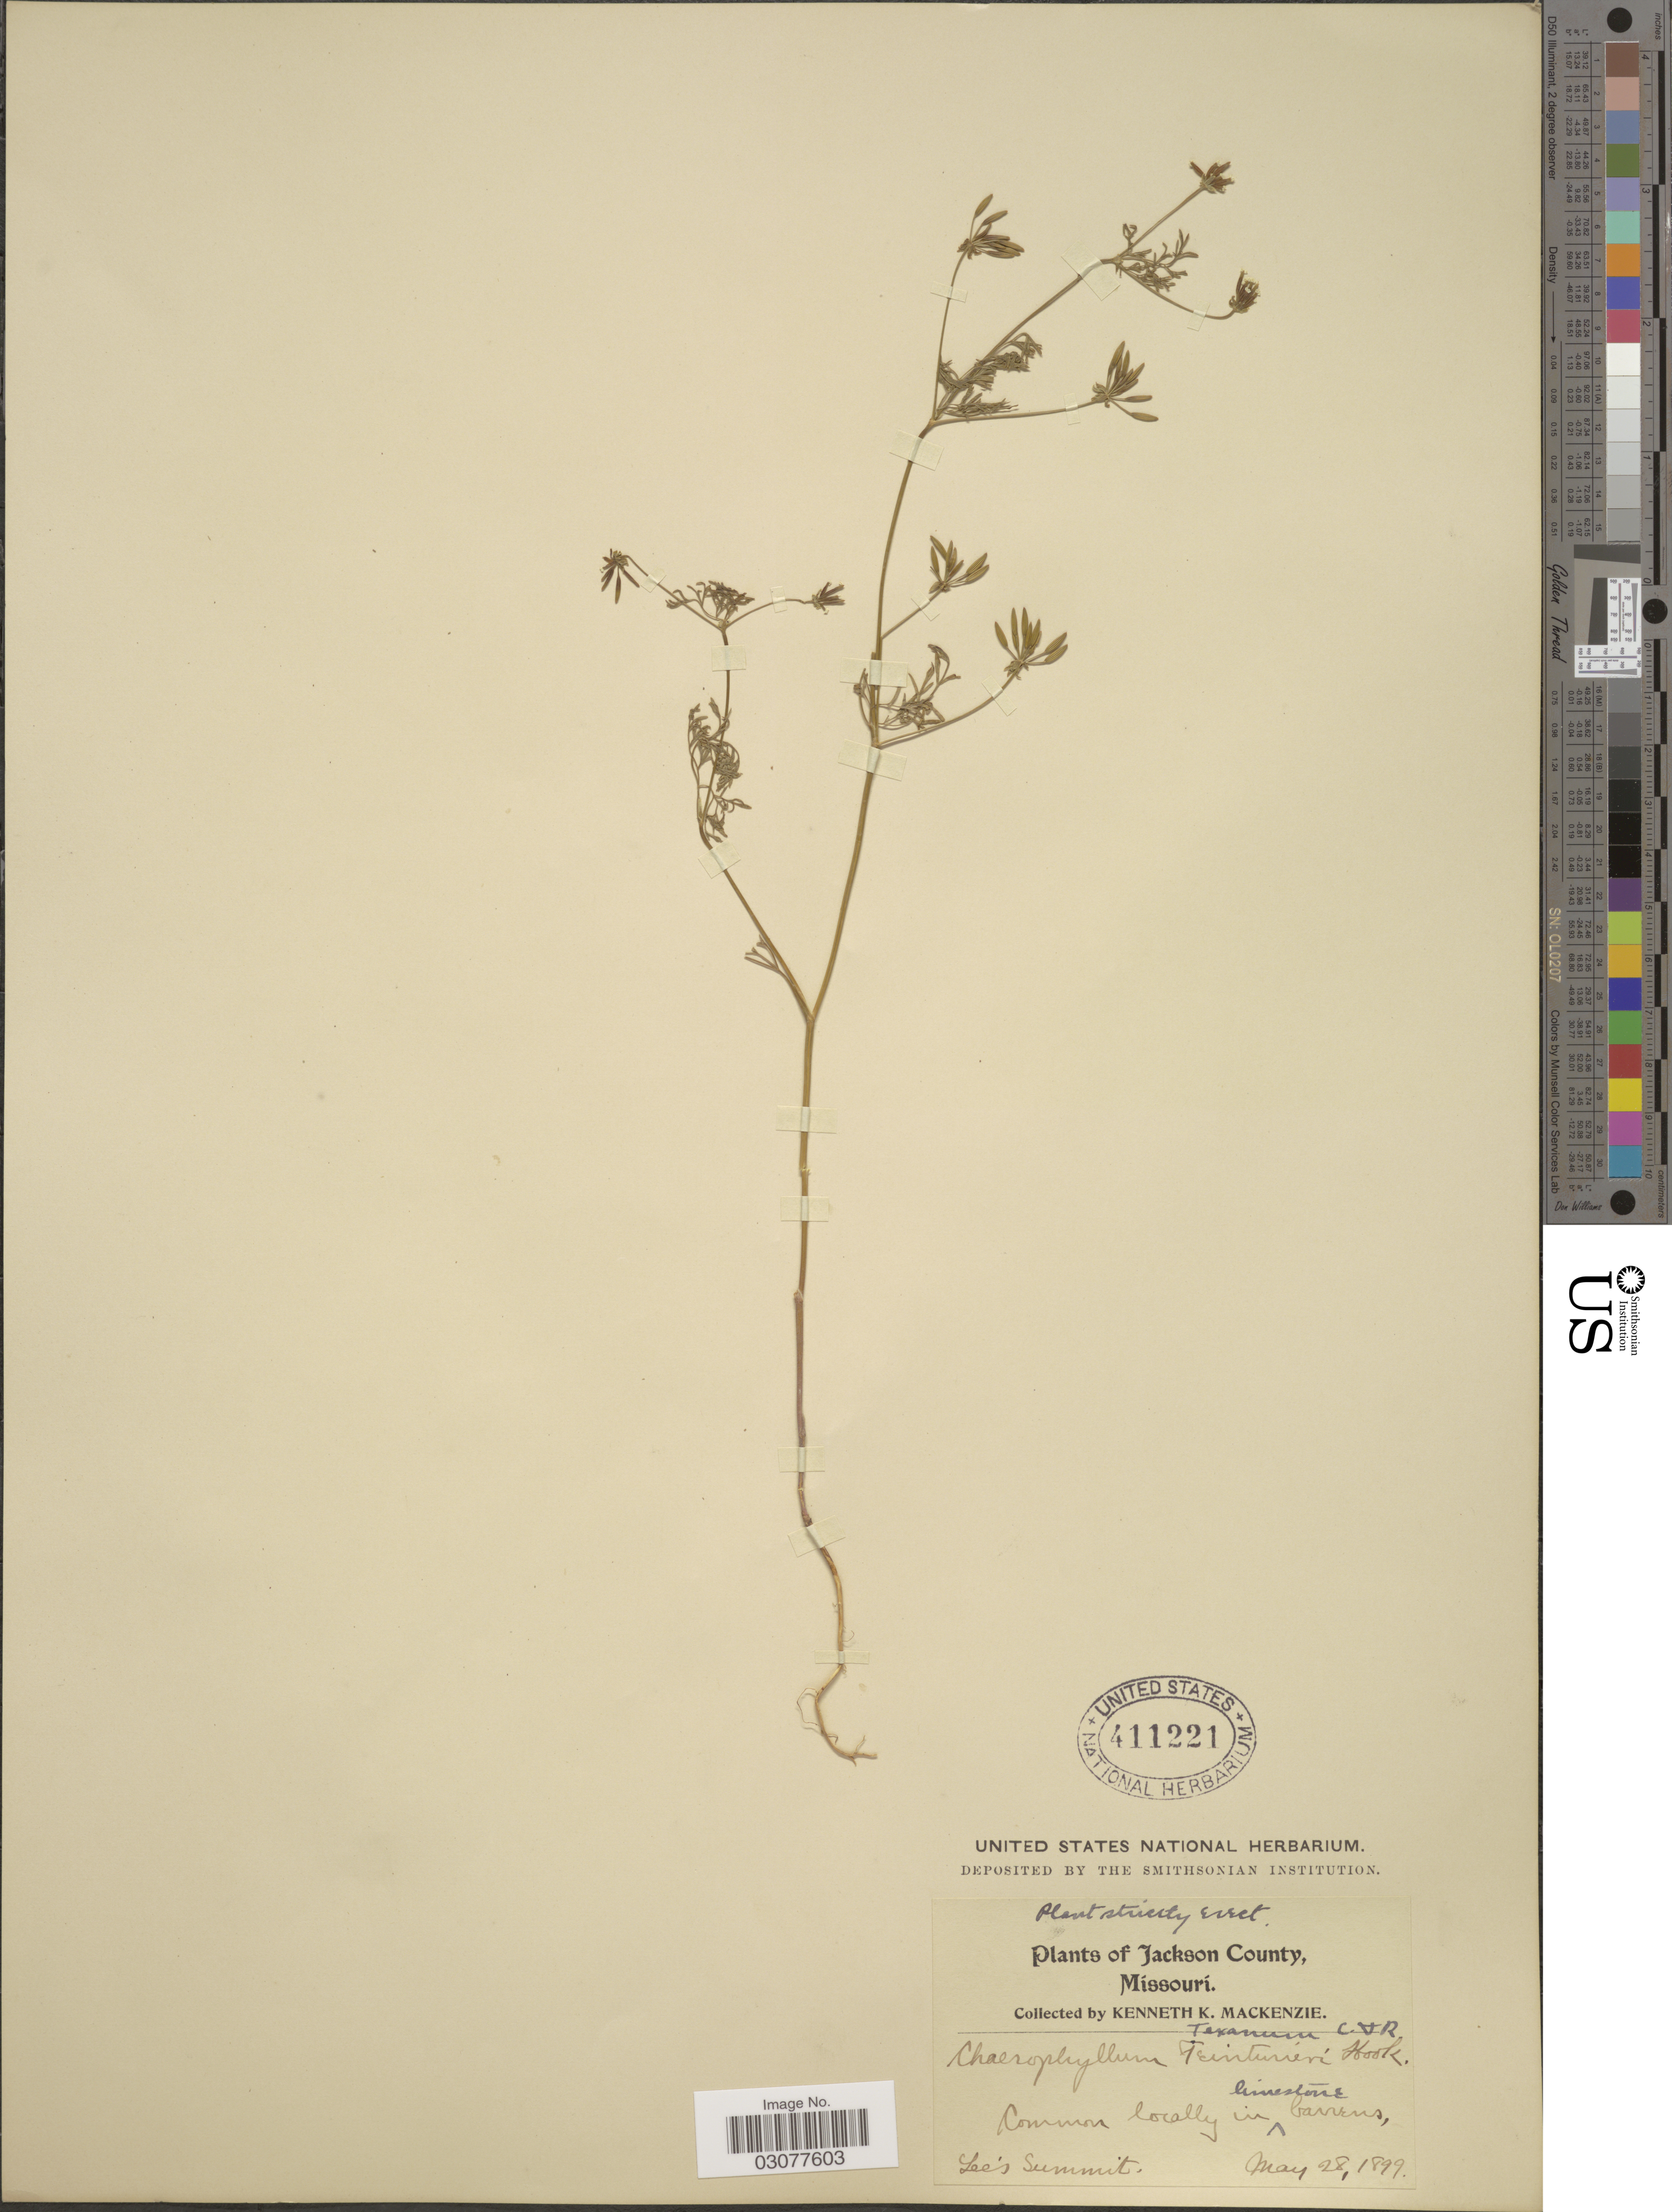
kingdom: Plantae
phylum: Tracheophyta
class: Magnoliopsida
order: Apiales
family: Apiaceae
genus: Chaerophyllum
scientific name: Chaerophyllum texanum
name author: J.M. Coult. & Rose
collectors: K. K. Mackenzie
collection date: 1899-05-28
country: United States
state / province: Missouri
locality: Jackson County, Common locally in limestone barrens, Lee's Summit.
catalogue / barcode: US 411221